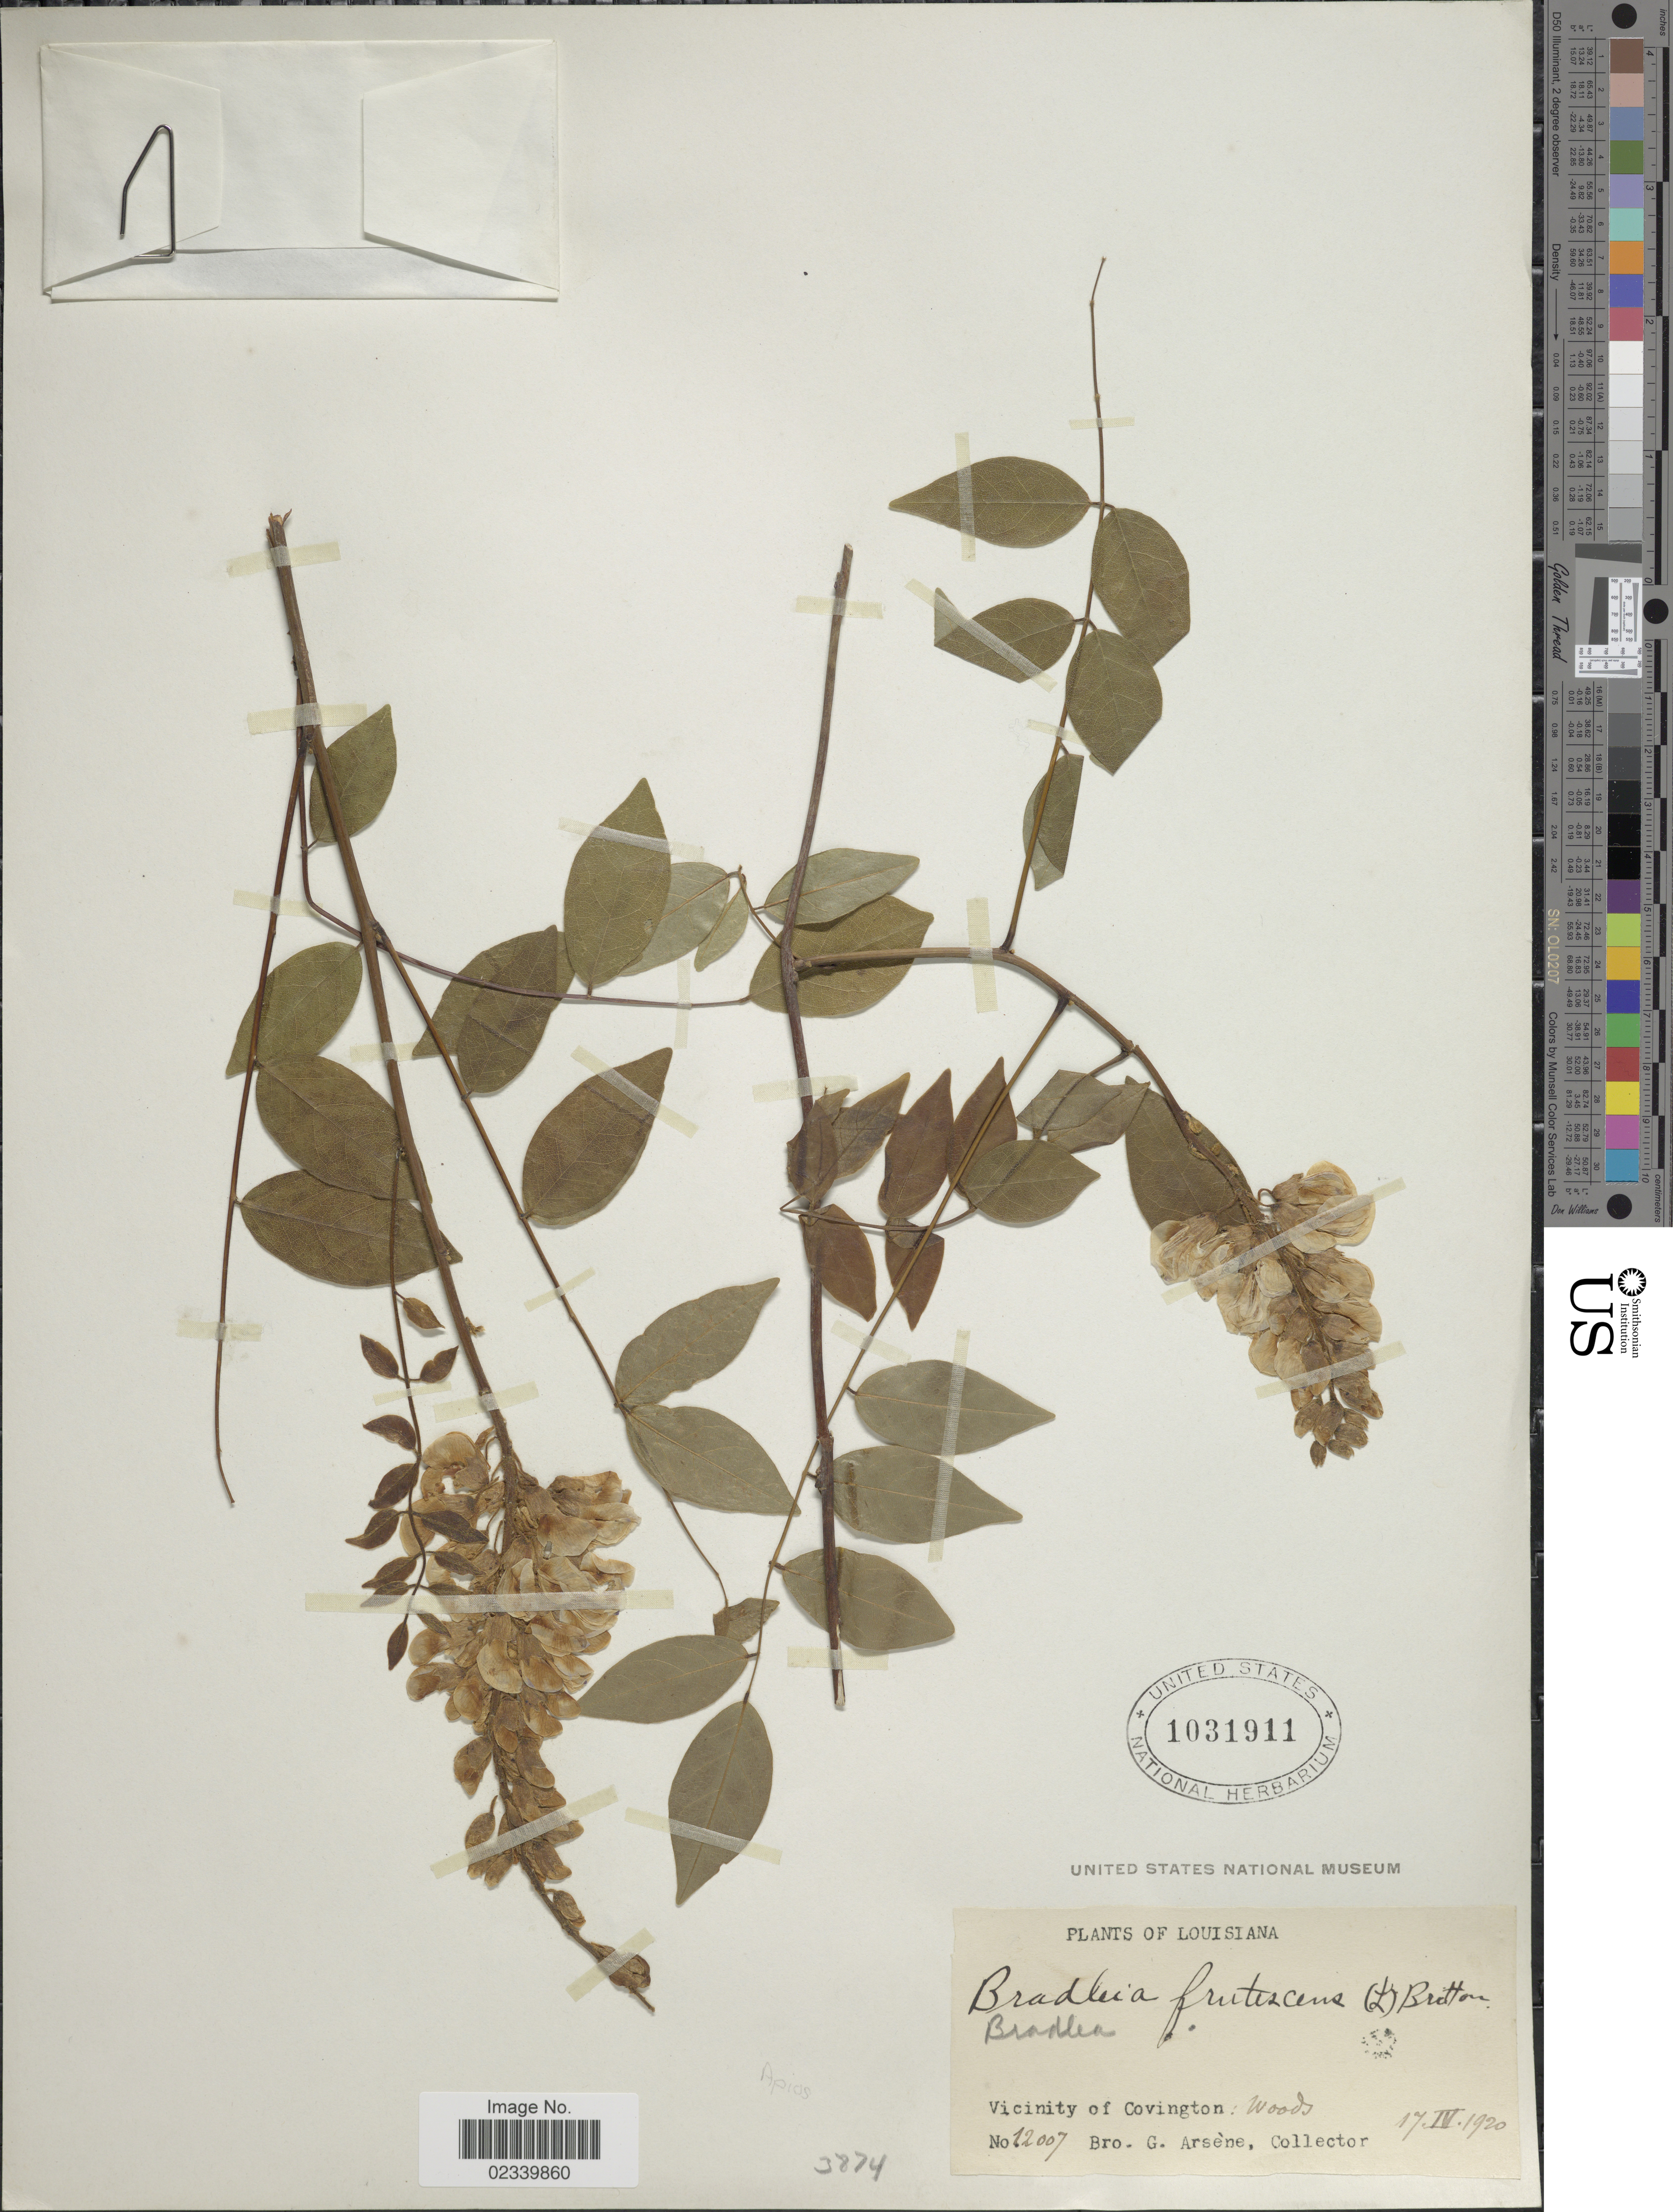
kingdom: Plantae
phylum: Tracheophyta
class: Magnoliopsida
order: Fabales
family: Fabaceae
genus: Apios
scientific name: Apios frutescens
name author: (L.) Pursh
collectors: Bro. G. Arsène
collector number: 12007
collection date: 1920-04-17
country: United States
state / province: Louisiana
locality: Vicinity of Covington. Louisiana.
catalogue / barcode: US 1031911